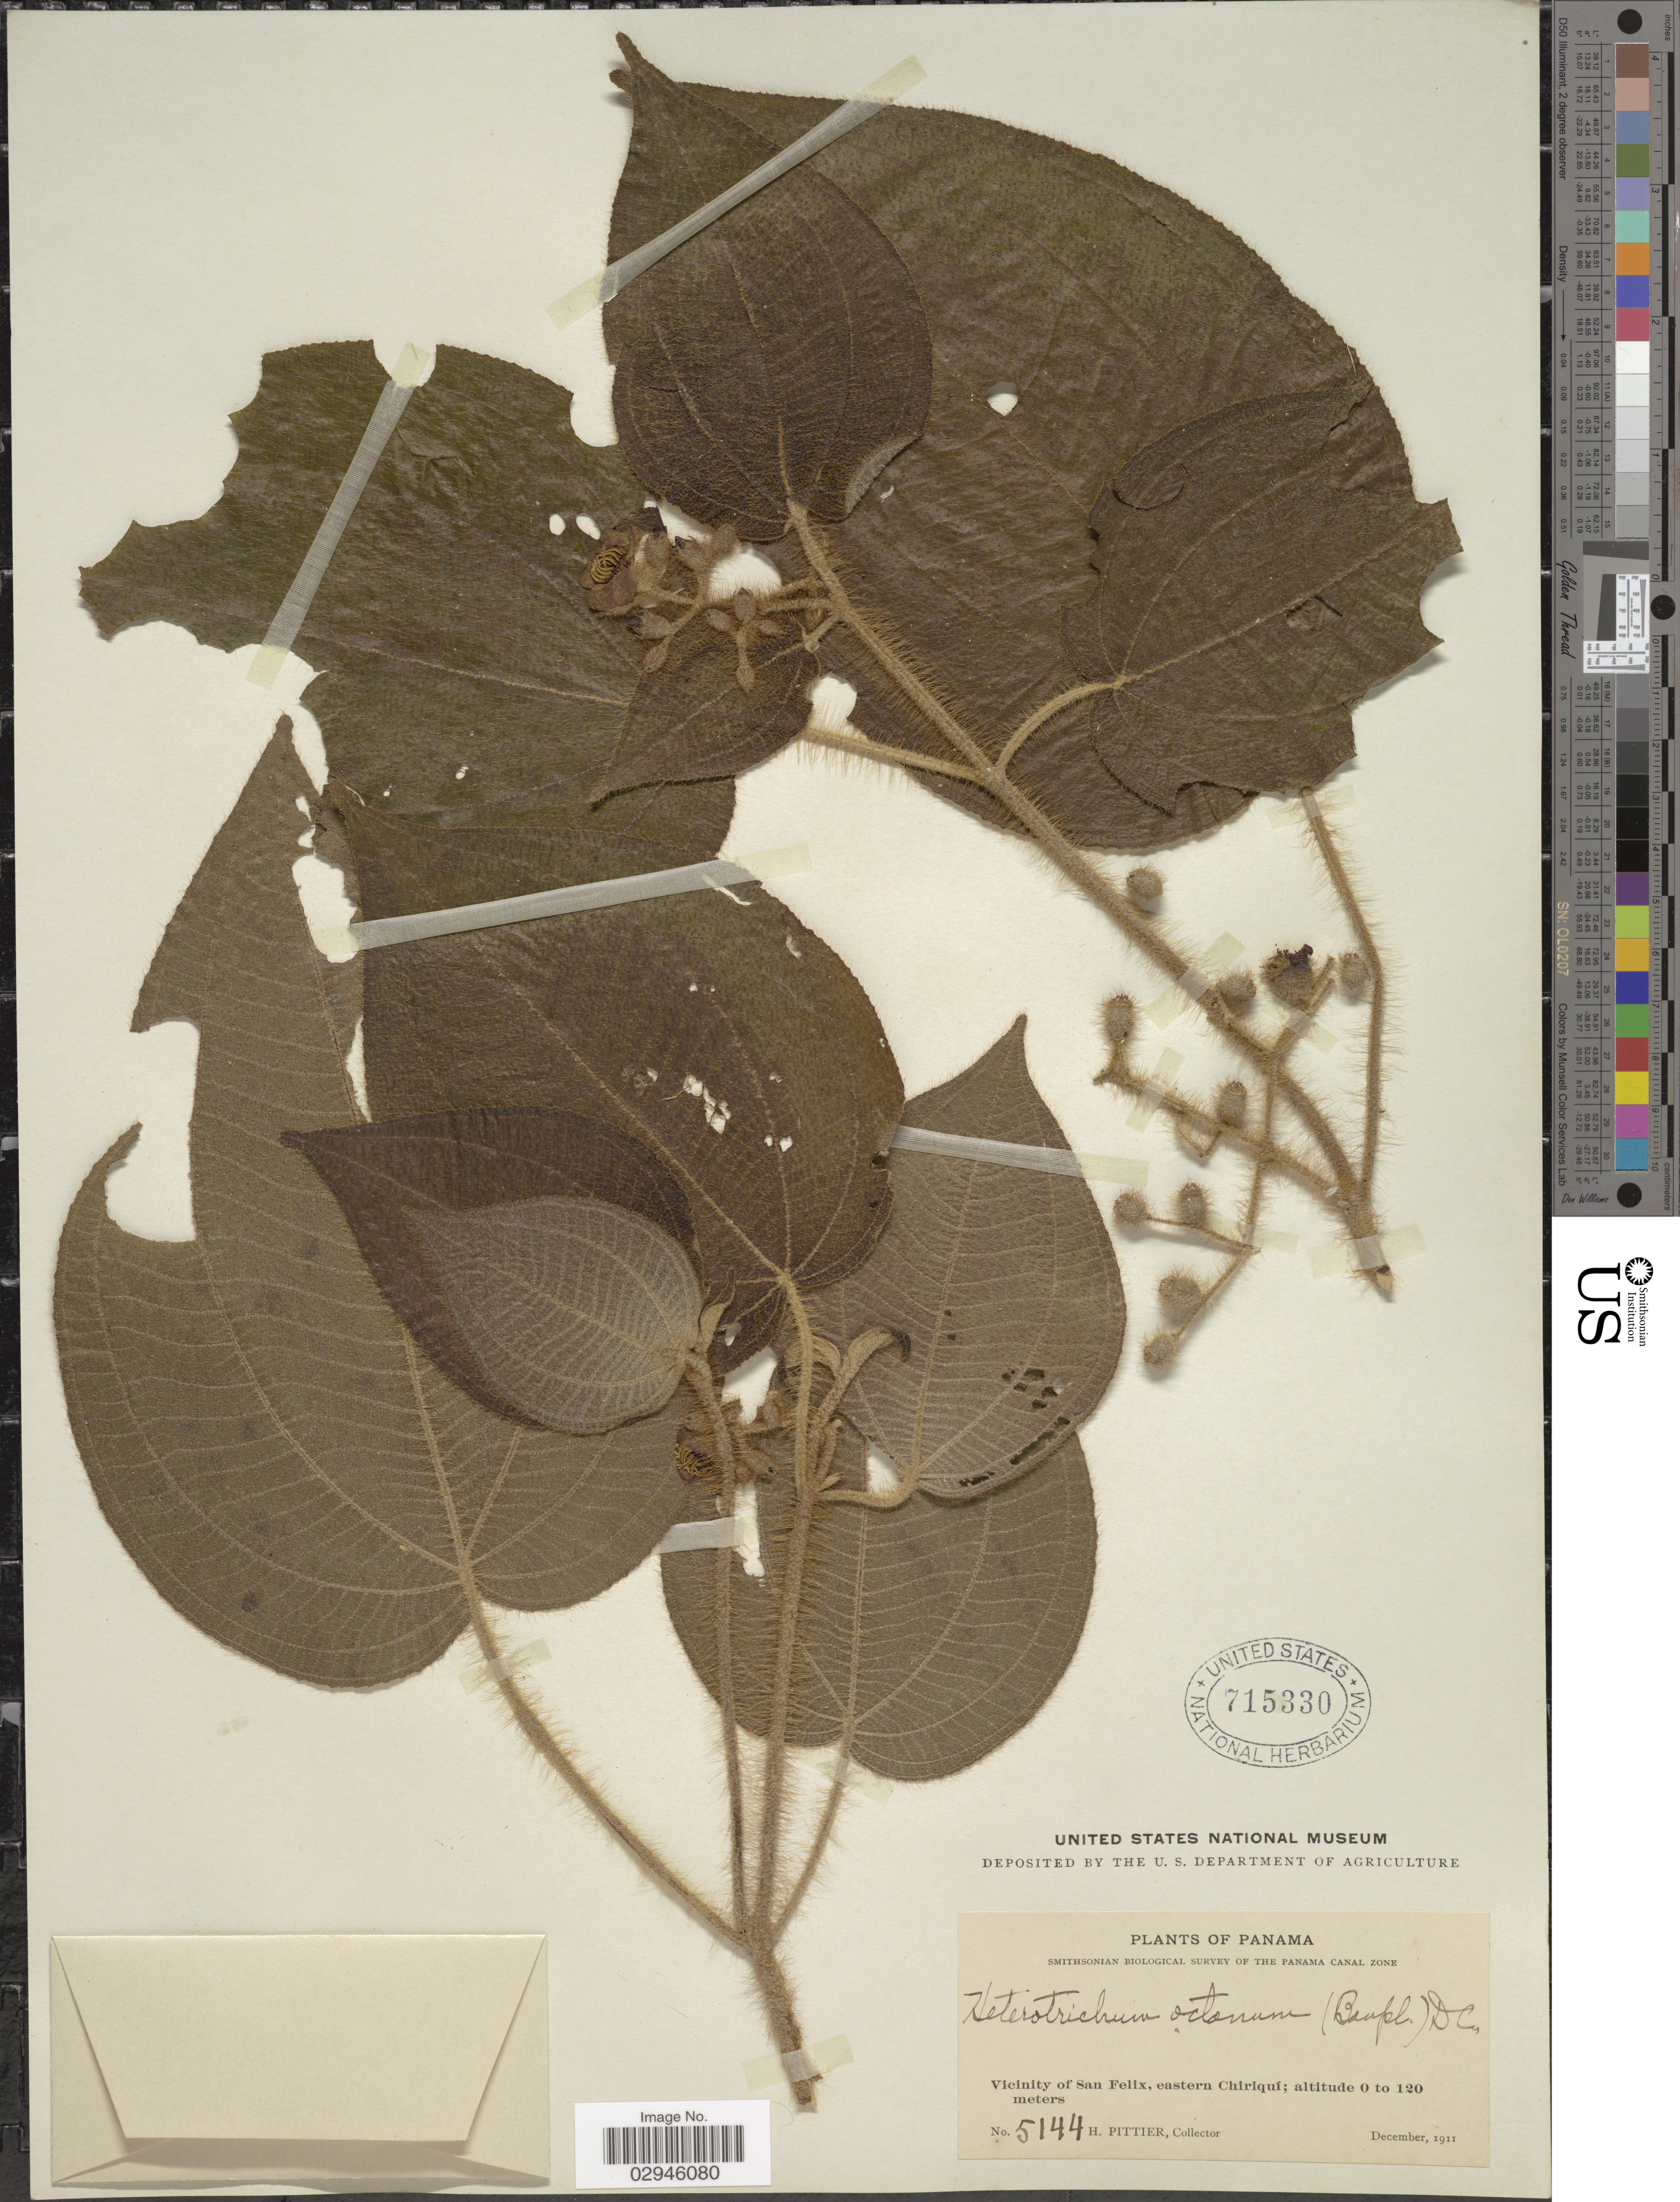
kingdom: Plantae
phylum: Tracheophyta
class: Magnoliopsida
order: Myrtales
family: Melastomataceae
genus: Heterotrichum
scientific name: Heterotrichum octonum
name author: (Bonpl.) DC.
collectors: H. F. Pittier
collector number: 5144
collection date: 1911-12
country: Panama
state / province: Chiriqui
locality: Vicinity of San Felix, eastern Chiriquí.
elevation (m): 0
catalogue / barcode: US 715330